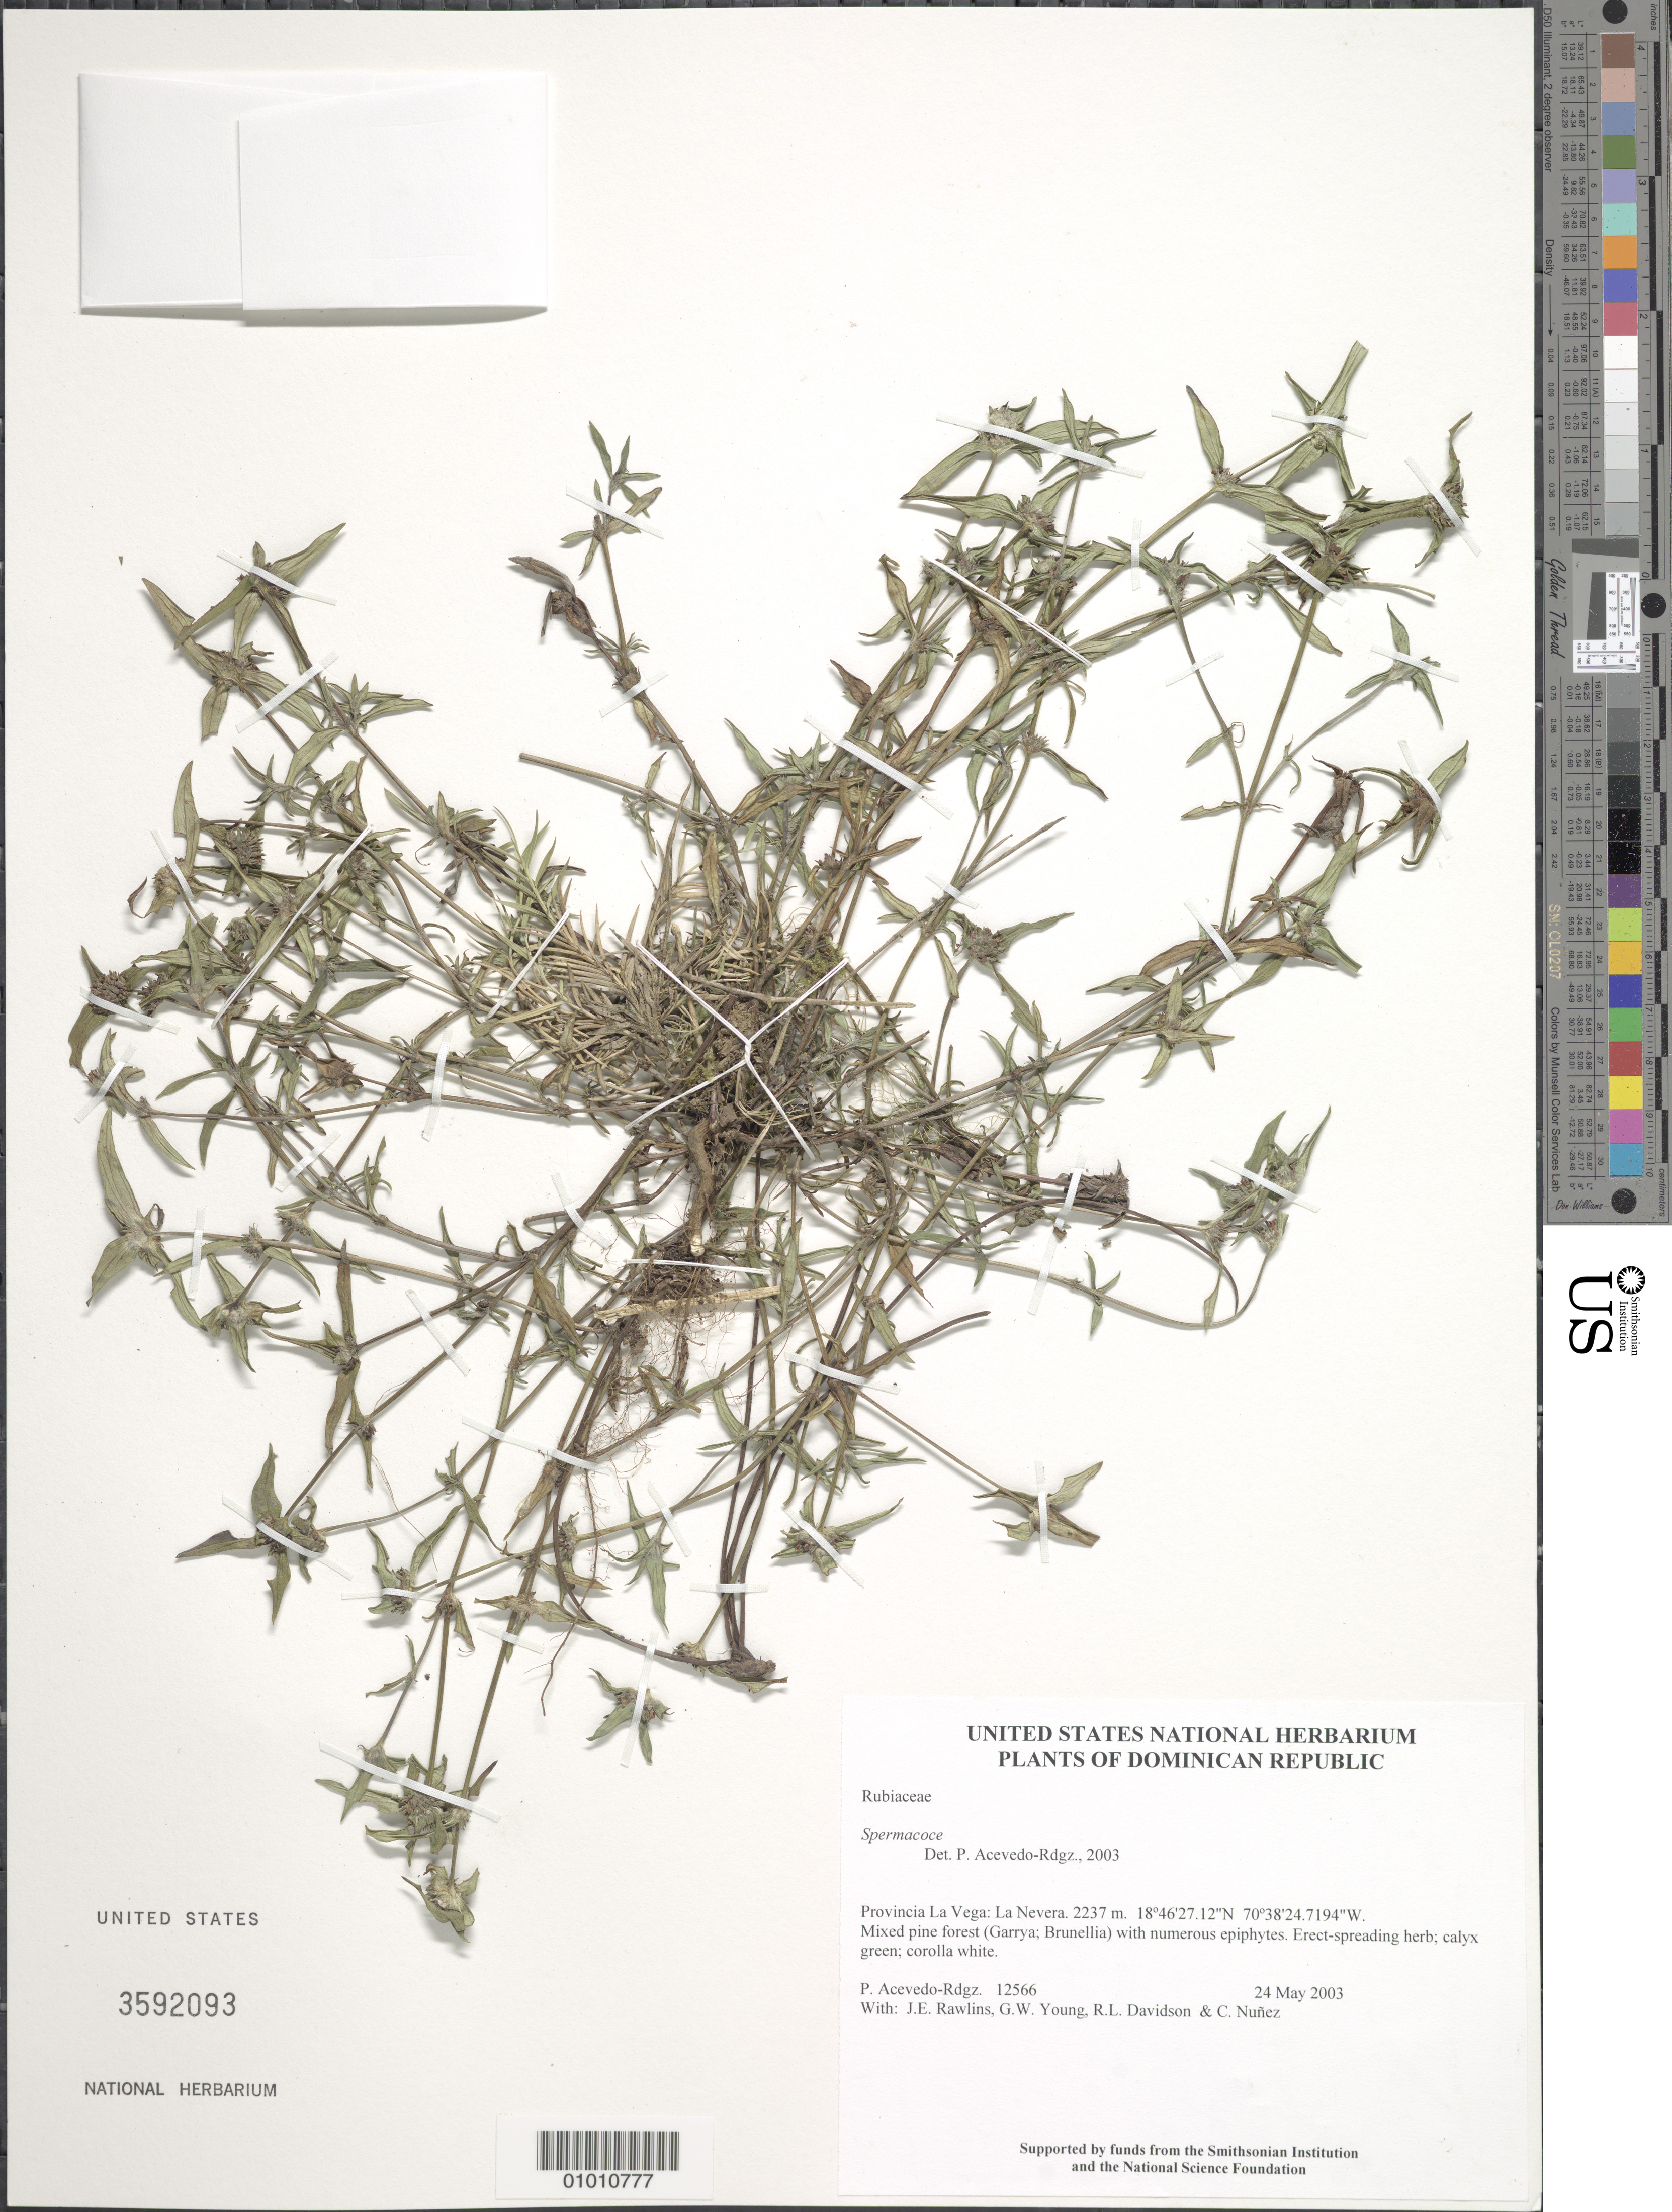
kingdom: Plantae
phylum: Tracheophyta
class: Magnoliopsida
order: Gentianales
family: Rubiaceae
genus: Spermacoce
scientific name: Spermacoce sp.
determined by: Acevedo-Rodríguez, P., (BOT), Smithsonian Institution - National Museum of Natural History (UNITED STATES)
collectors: P. Acevedo-Rodr., J. Rawlins, G. Young, R. Davidson & C. Nunez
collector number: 12566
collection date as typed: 24 May 2003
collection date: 2003-05-24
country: Dominican Republic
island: Hispaniola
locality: Provincia La Vega: La Nevera.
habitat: Mixed pine forest (Garrya; Brunellia) with numerous epiphytes.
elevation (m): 2237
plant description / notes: US, NY, MO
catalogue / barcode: US 3592093